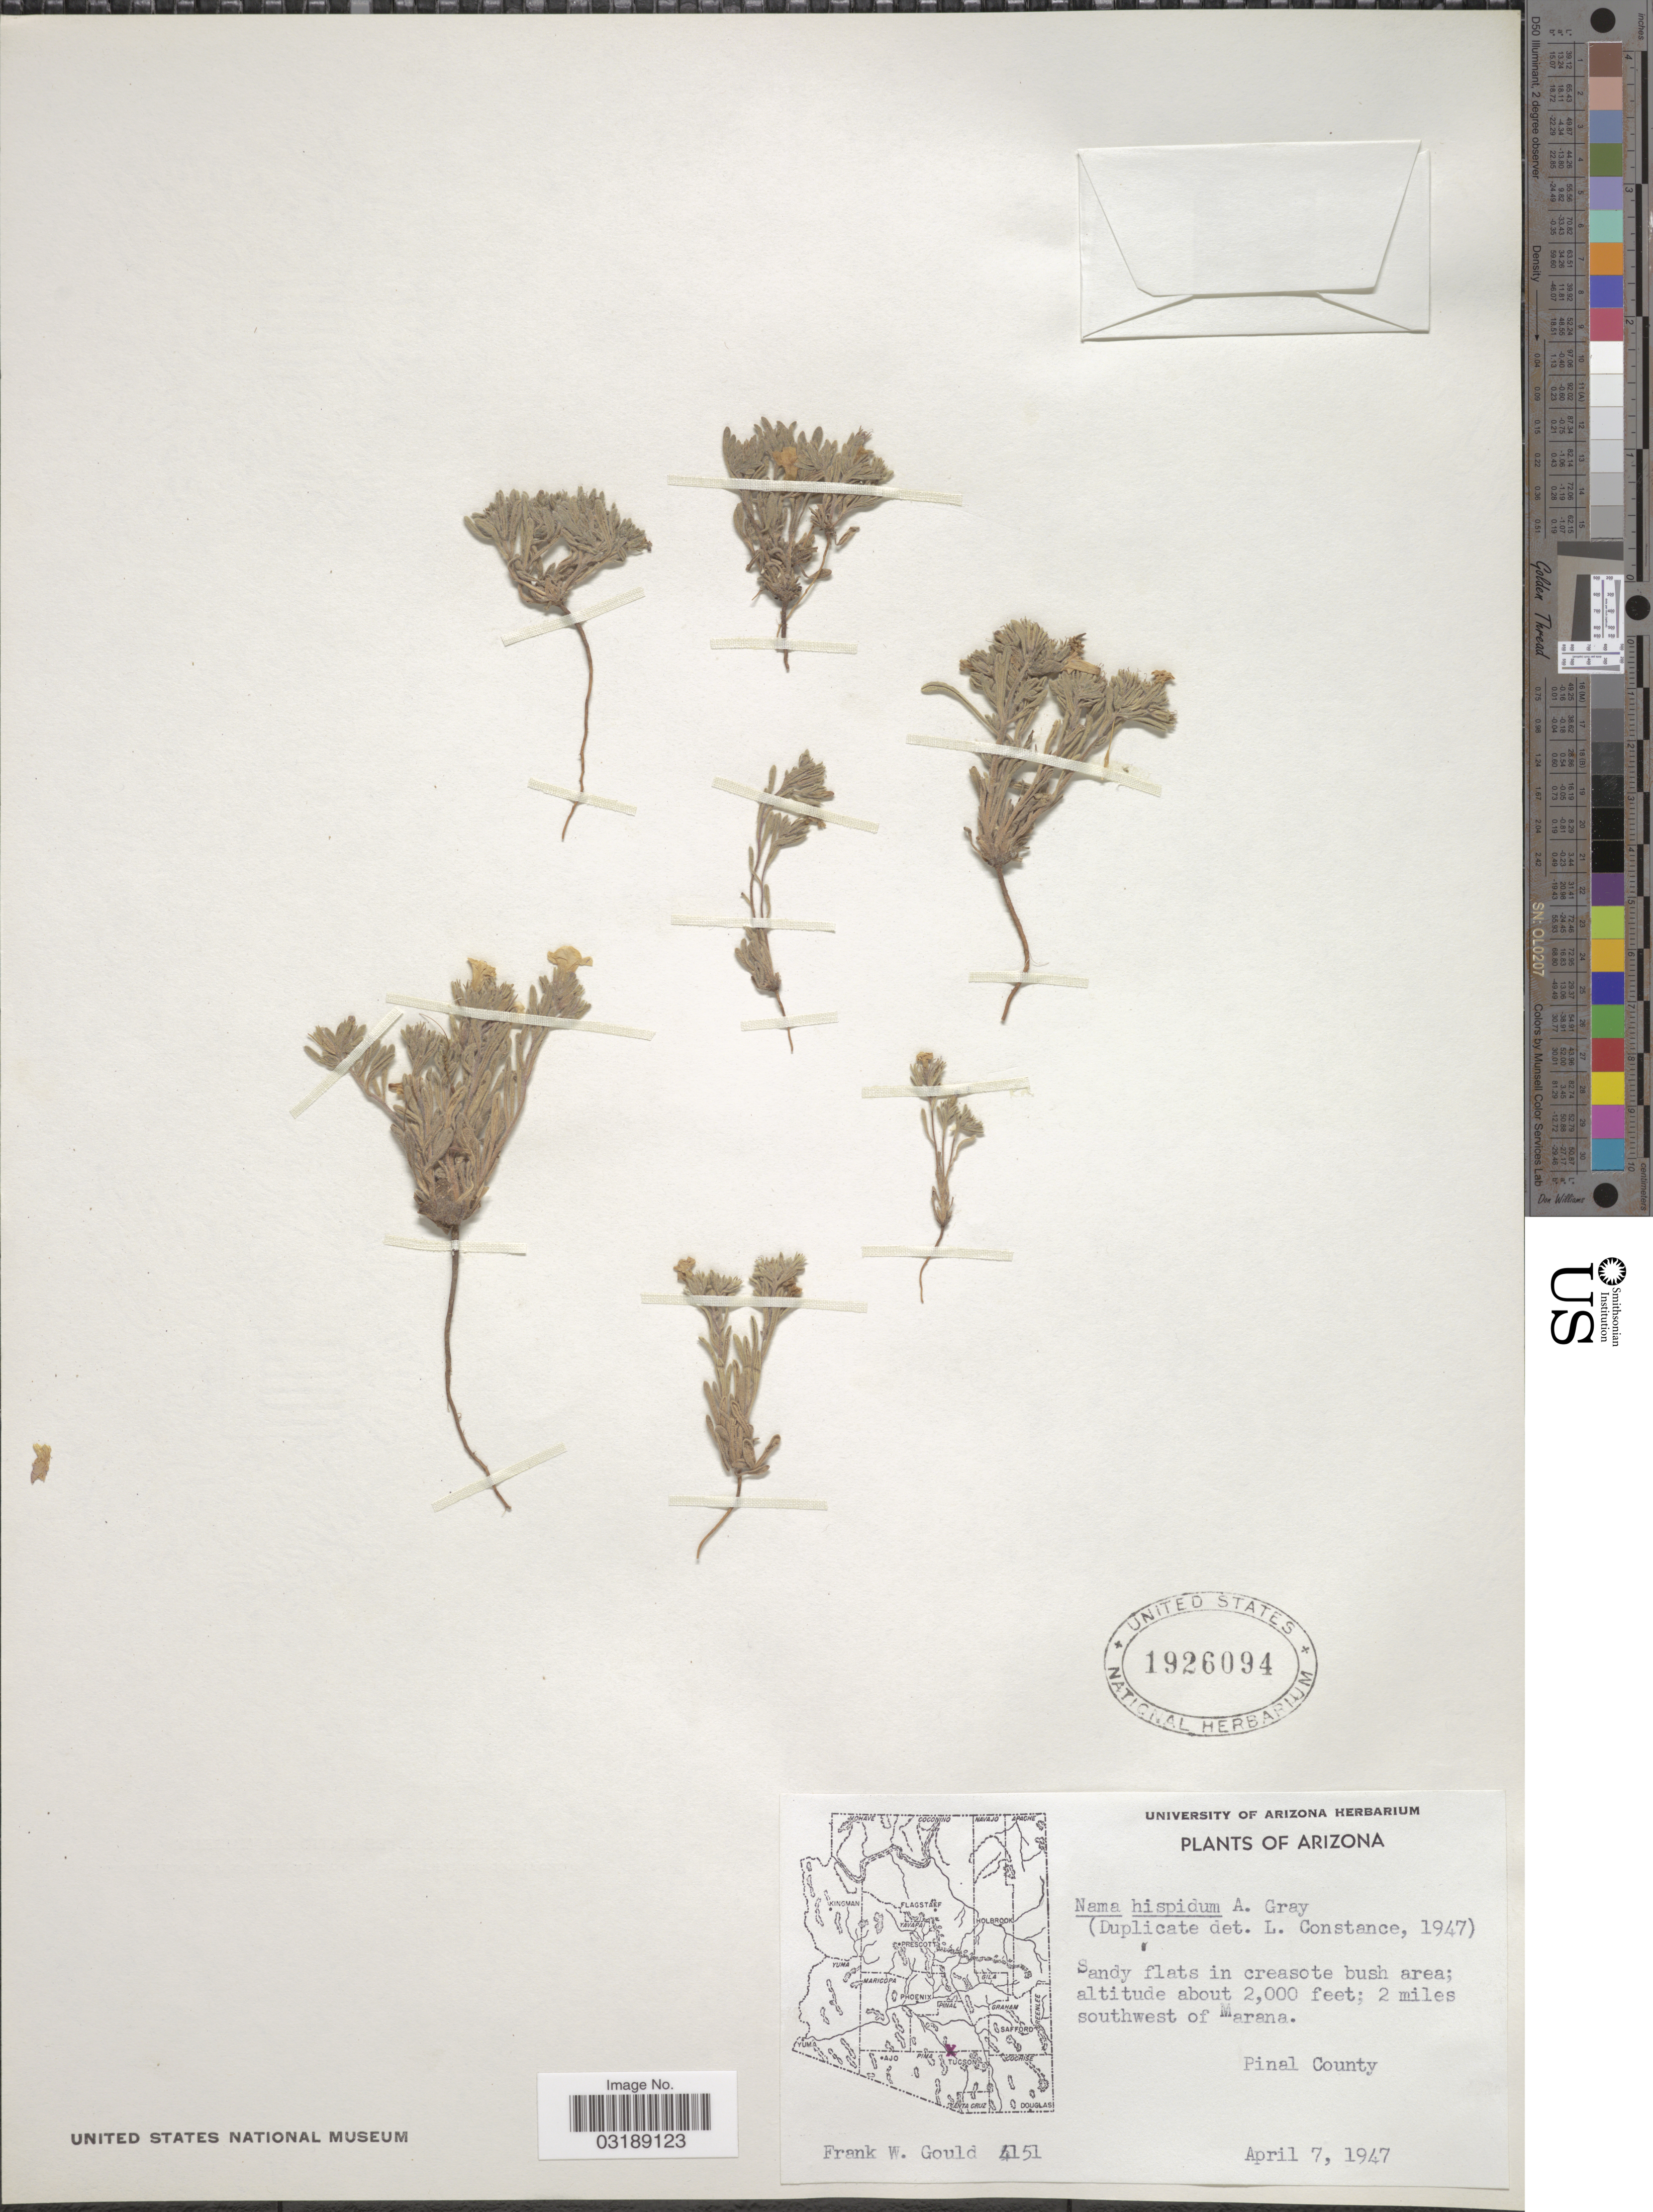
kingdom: Plantae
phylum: Tracheophyta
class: Magnoliopsida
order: Boraginales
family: Namaceae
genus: Nama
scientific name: Nama hispida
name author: A. Gray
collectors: F. W. Gould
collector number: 4151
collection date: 1947-04-07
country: United States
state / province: Arizona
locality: Sandy flats in creasote bush area; 2 miles southwest of Marana, Pinal County.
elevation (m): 610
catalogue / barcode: US 1926094